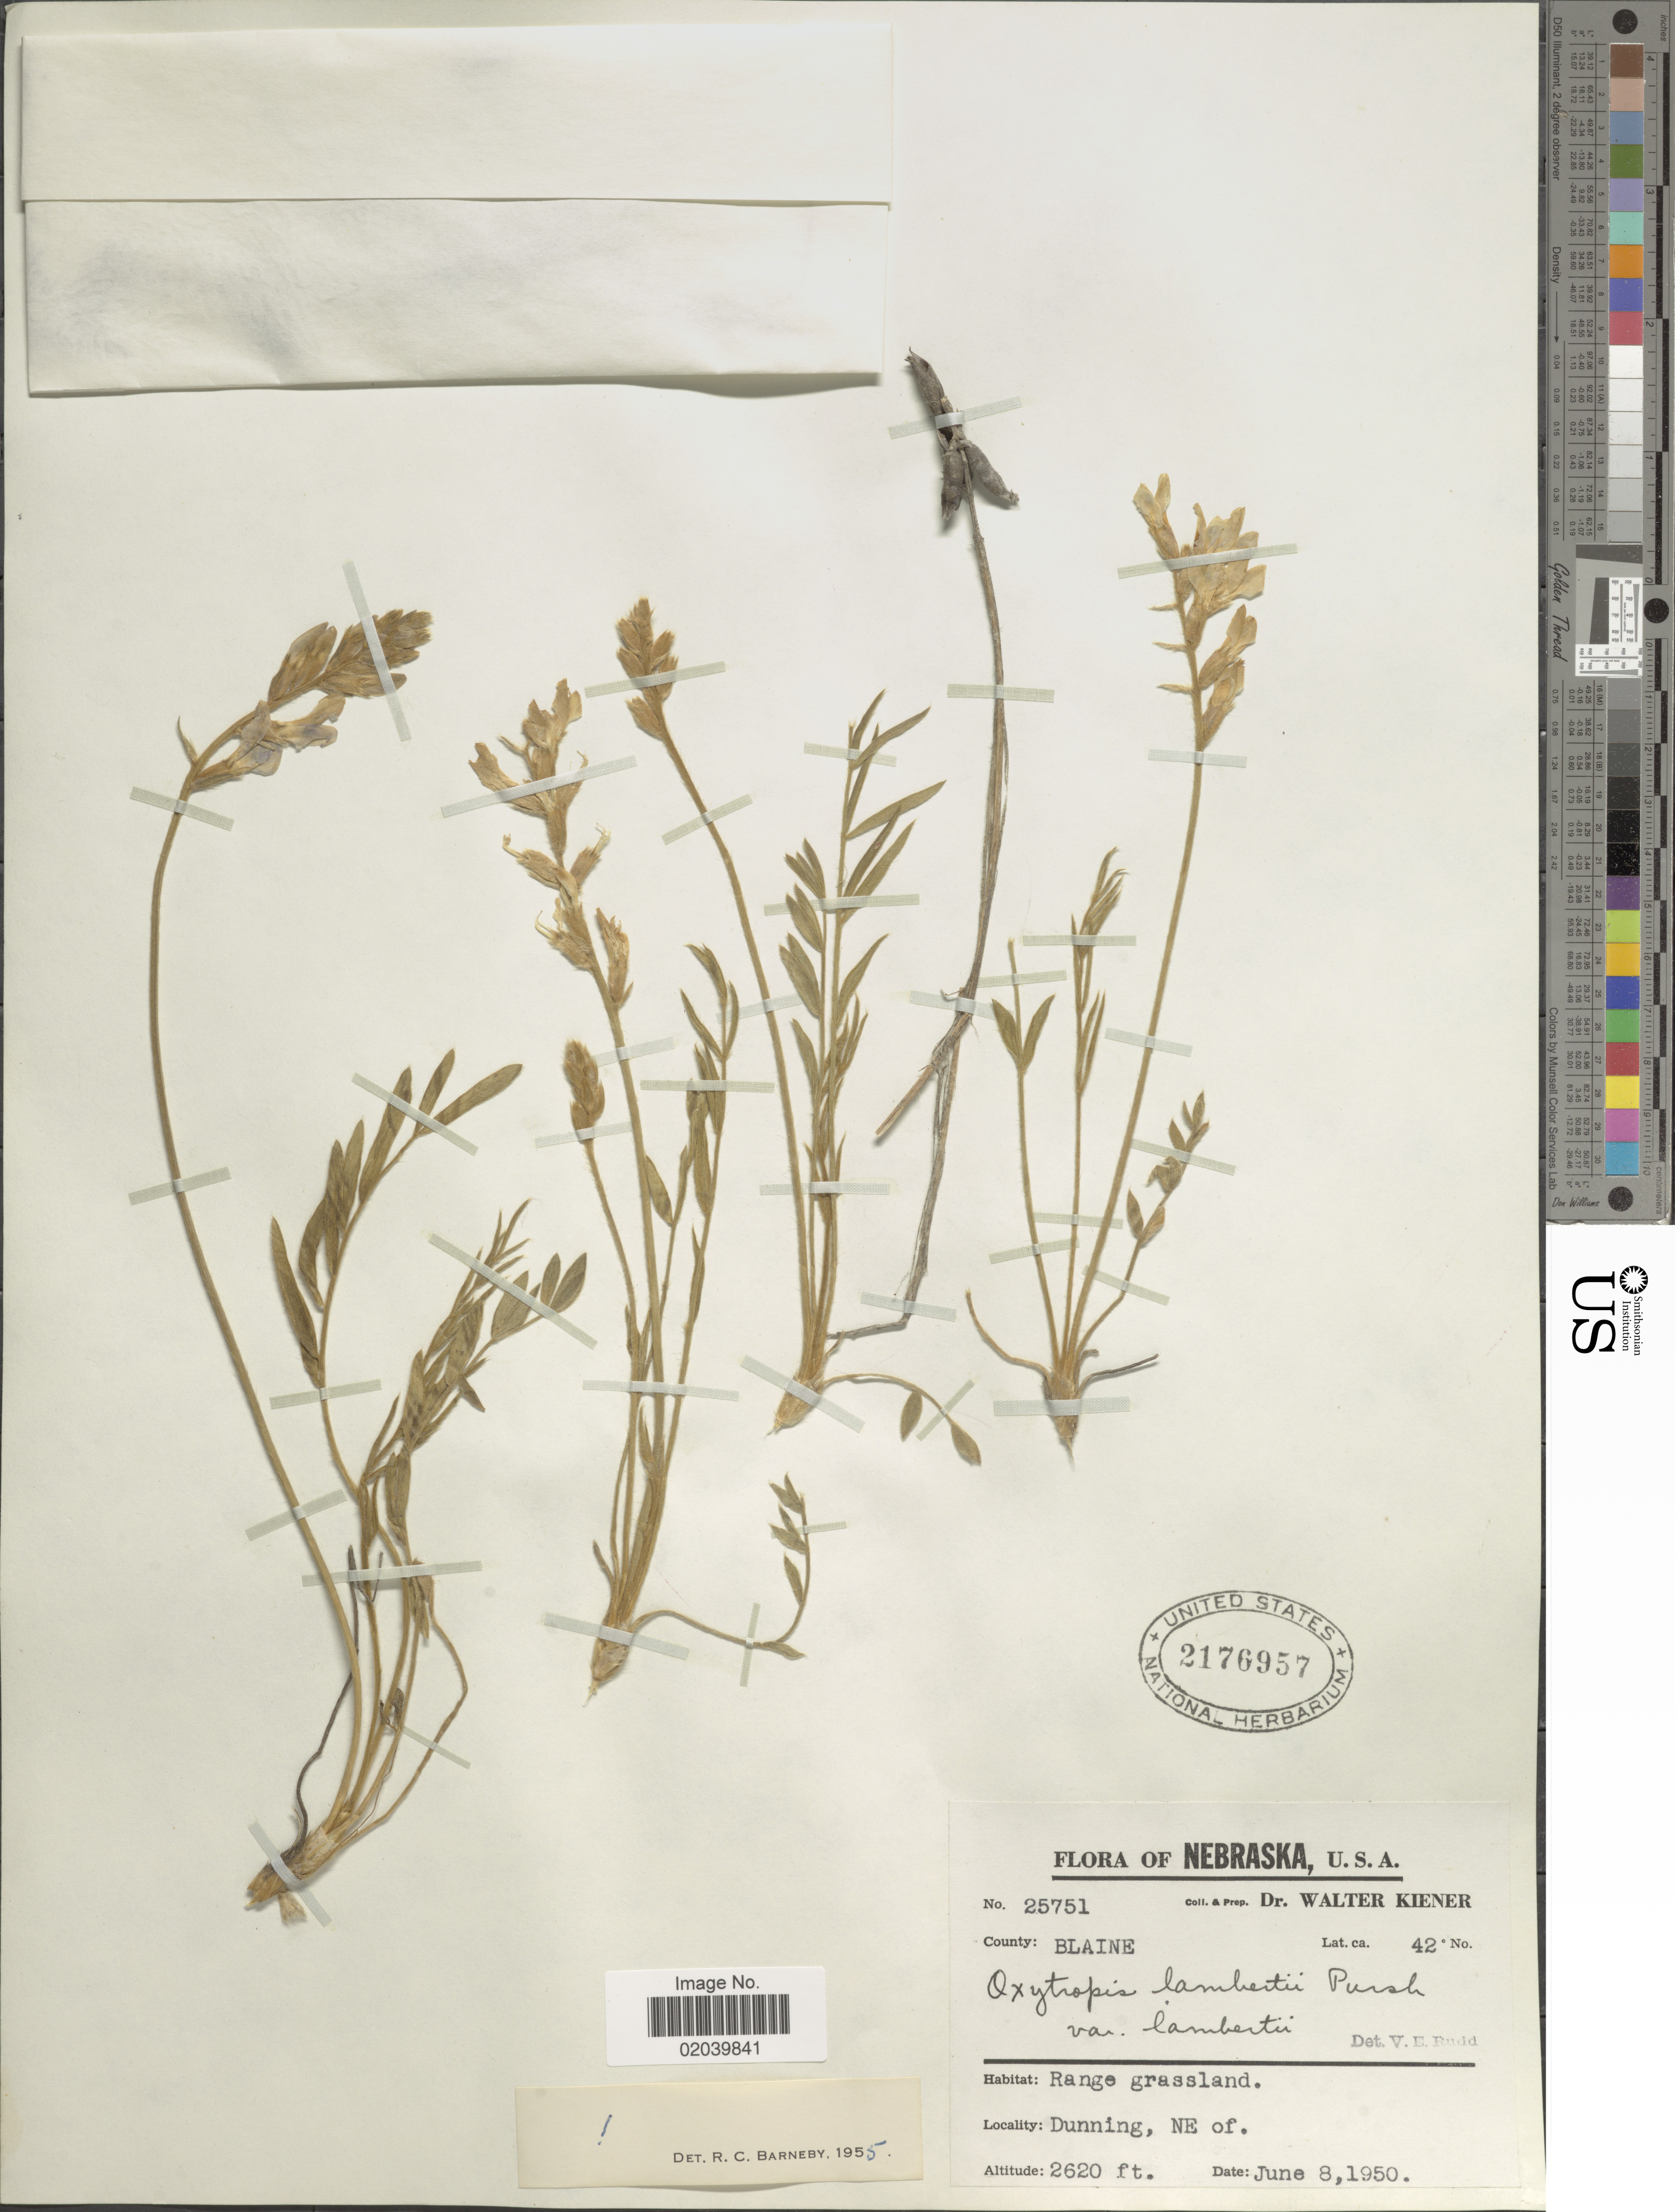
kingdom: Plantae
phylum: Tracheophyta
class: Magnoliopsida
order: Fabales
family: Fabaceae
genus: Oxytropis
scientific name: Oxytropis lambertii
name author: Pursh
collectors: W. Kiener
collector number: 25751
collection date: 1950-06-08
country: United States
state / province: Nebraska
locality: County: Blaine. Range grassland. Dunning, NE of.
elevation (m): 799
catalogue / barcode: US 2176957